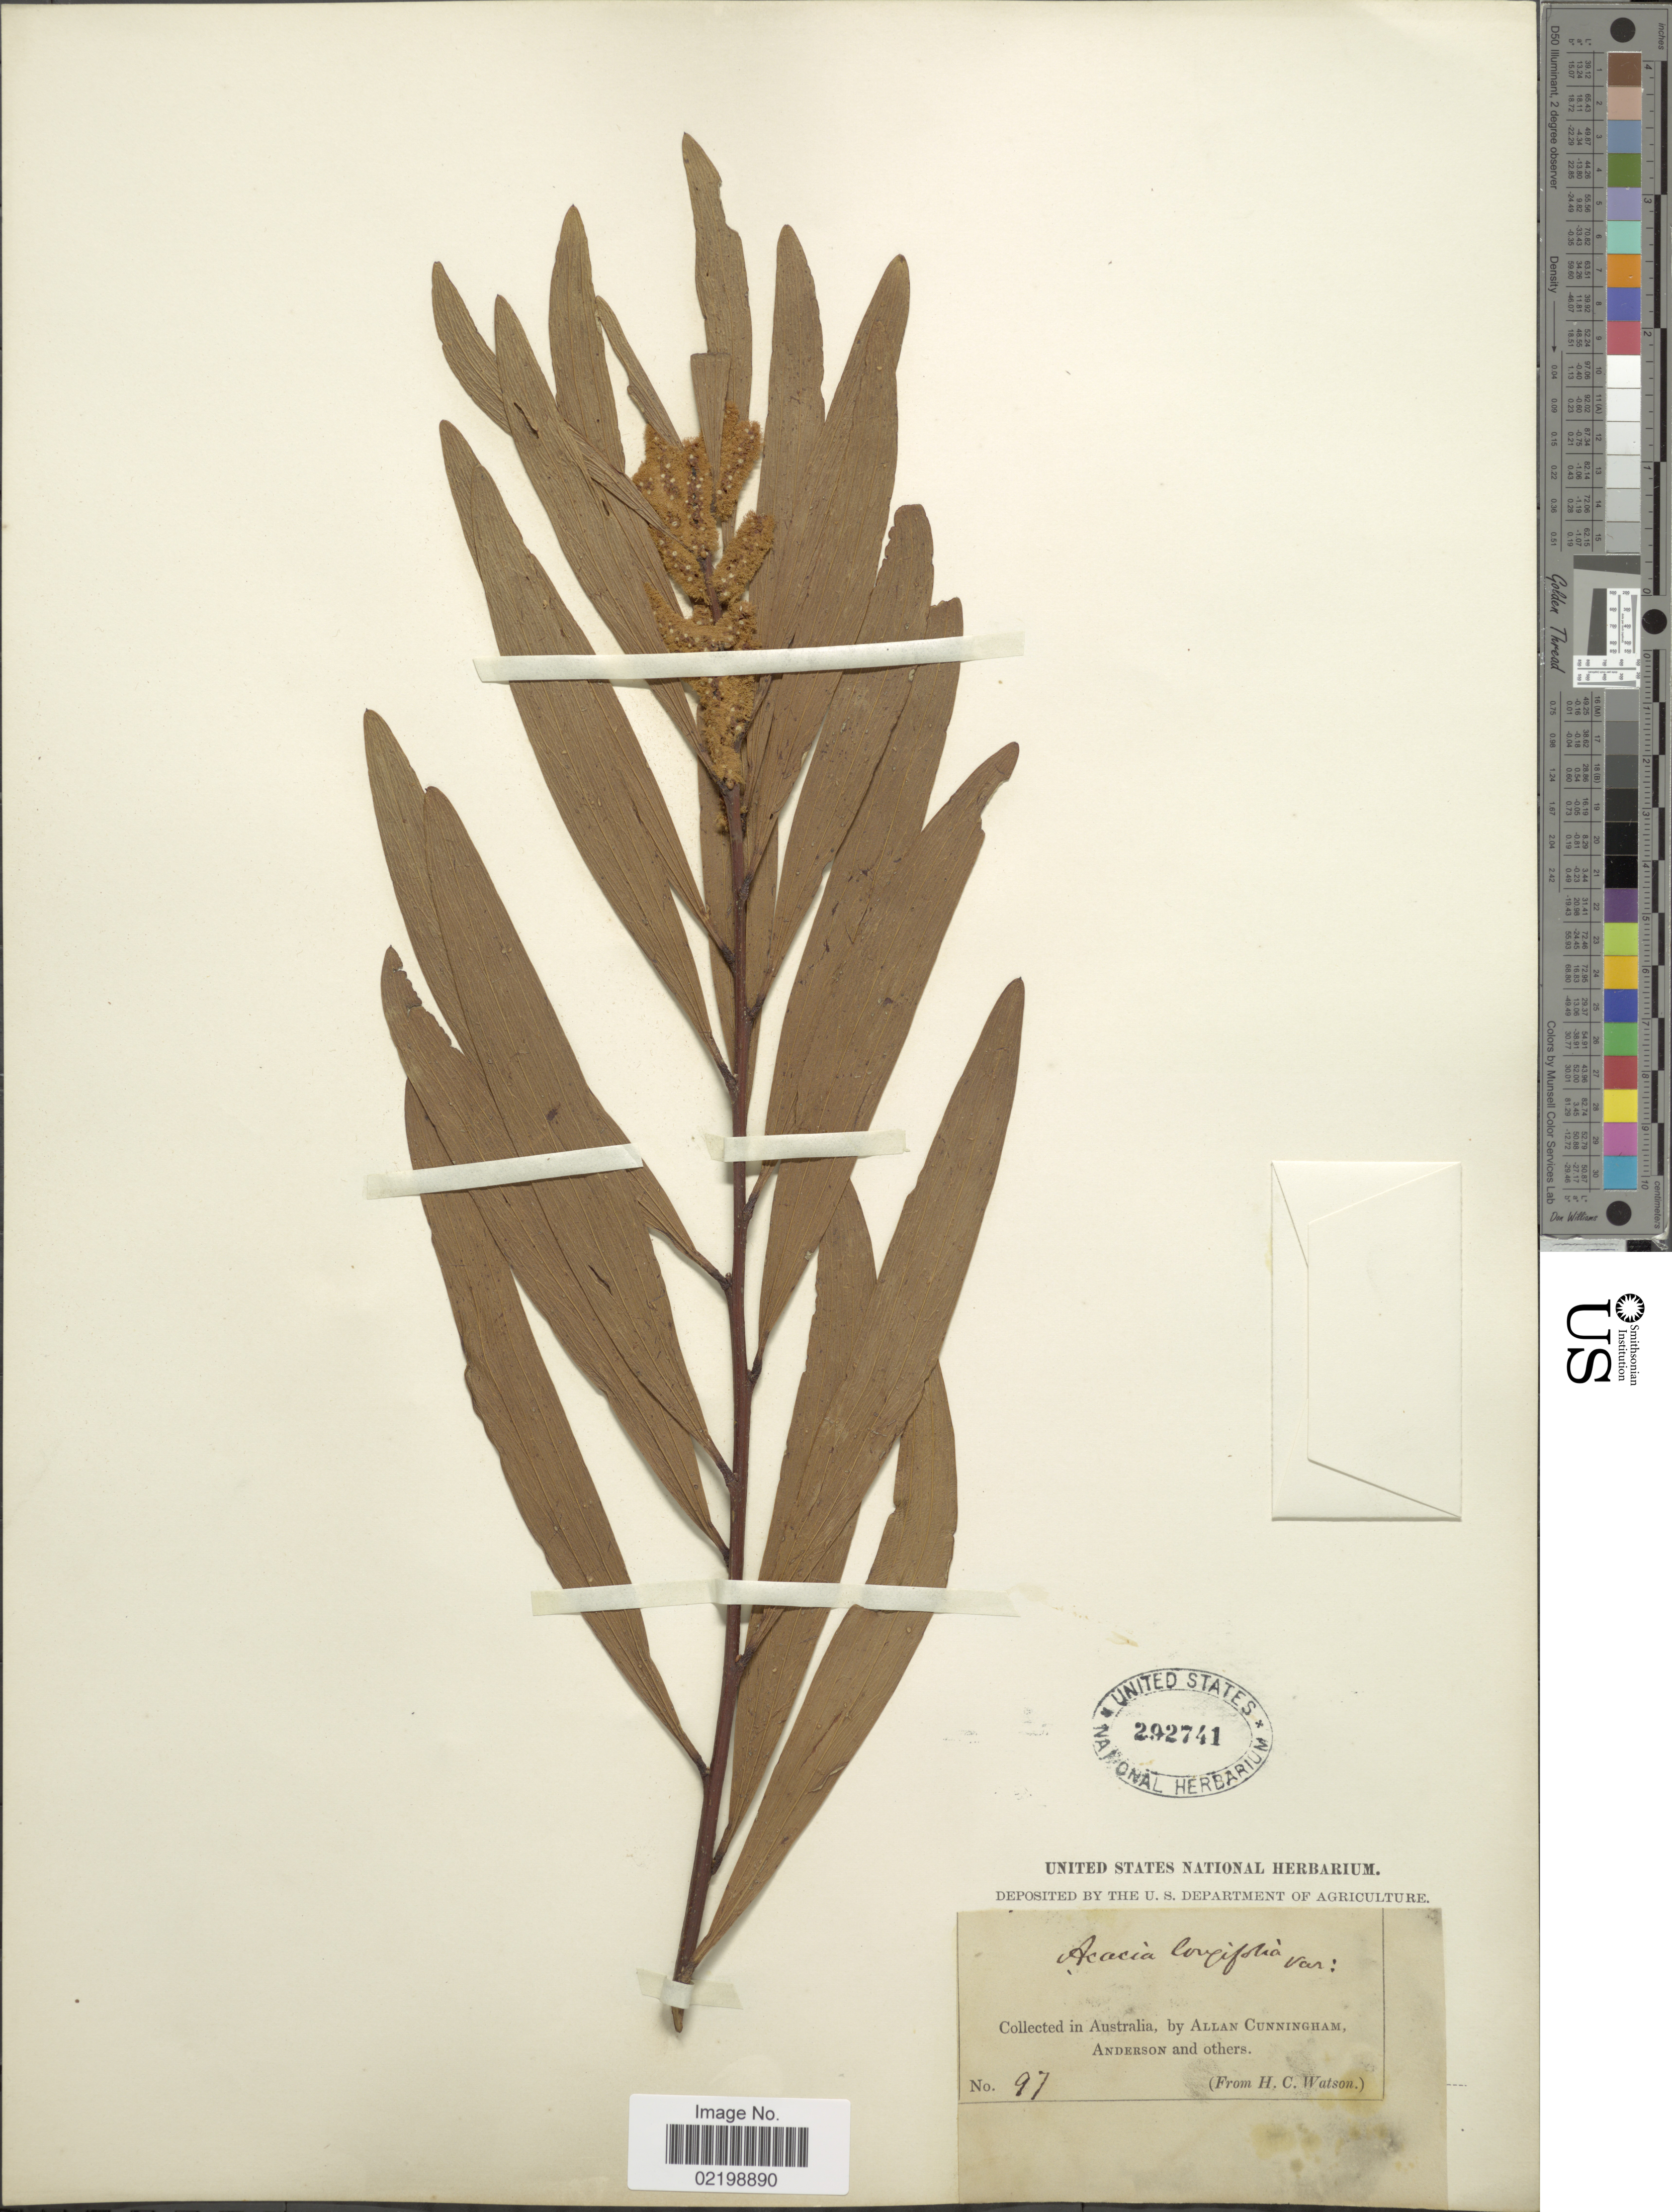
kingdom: Plantae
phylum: Tracheophyta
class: Magnoliopsida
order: Fabales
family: Fabaceae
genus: Acacia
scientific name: Acacia longifolia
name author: (Andrews) Willd.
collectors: A. Cunningham, -- Anderson & et al.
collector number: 97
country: Australia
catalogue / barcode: US 292741